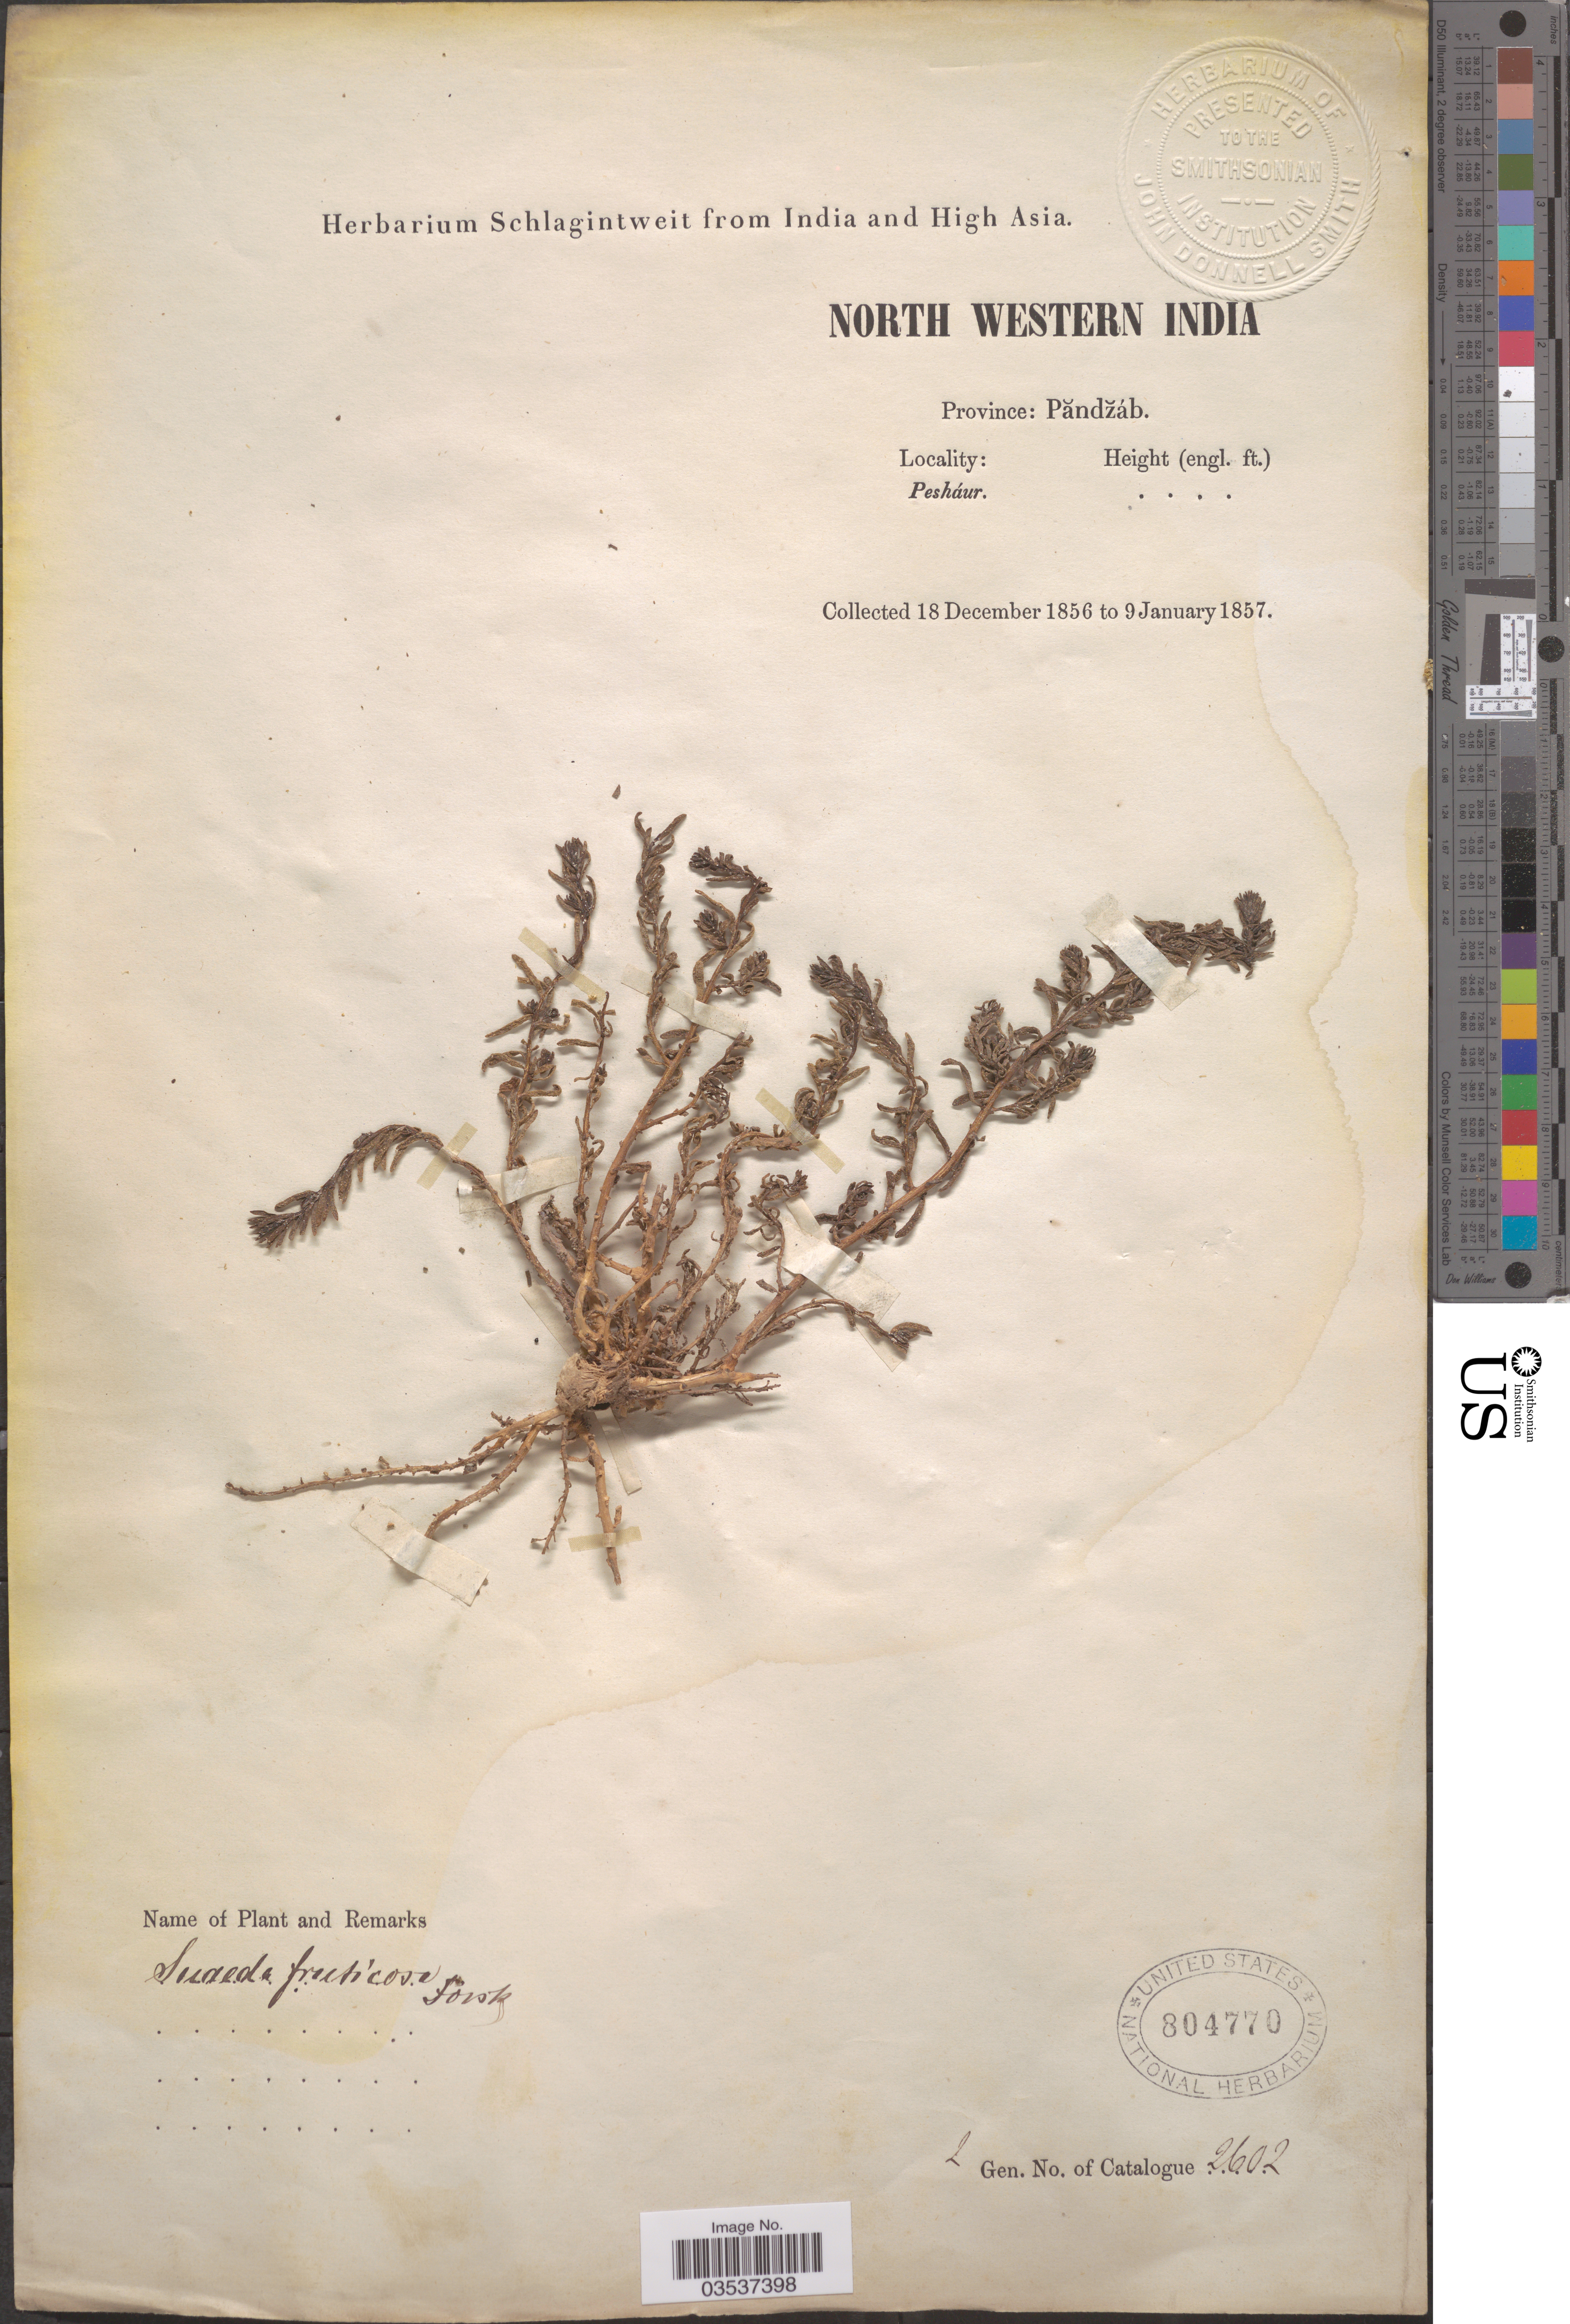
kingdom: Plantae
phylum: Tracheophyta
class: Magnoliopsida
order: Caryophyllales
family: Amaranthaceae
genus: Suaeda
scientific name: Suaeda fruticosa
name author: Forssk. ex J.F. Gmel.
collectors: ex herb. Schlagintweit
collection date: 1856-12-18/1857-01-09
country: Pakistan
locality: North western India. Province: Păndžáb. Pesháur.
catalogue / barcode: US 804770